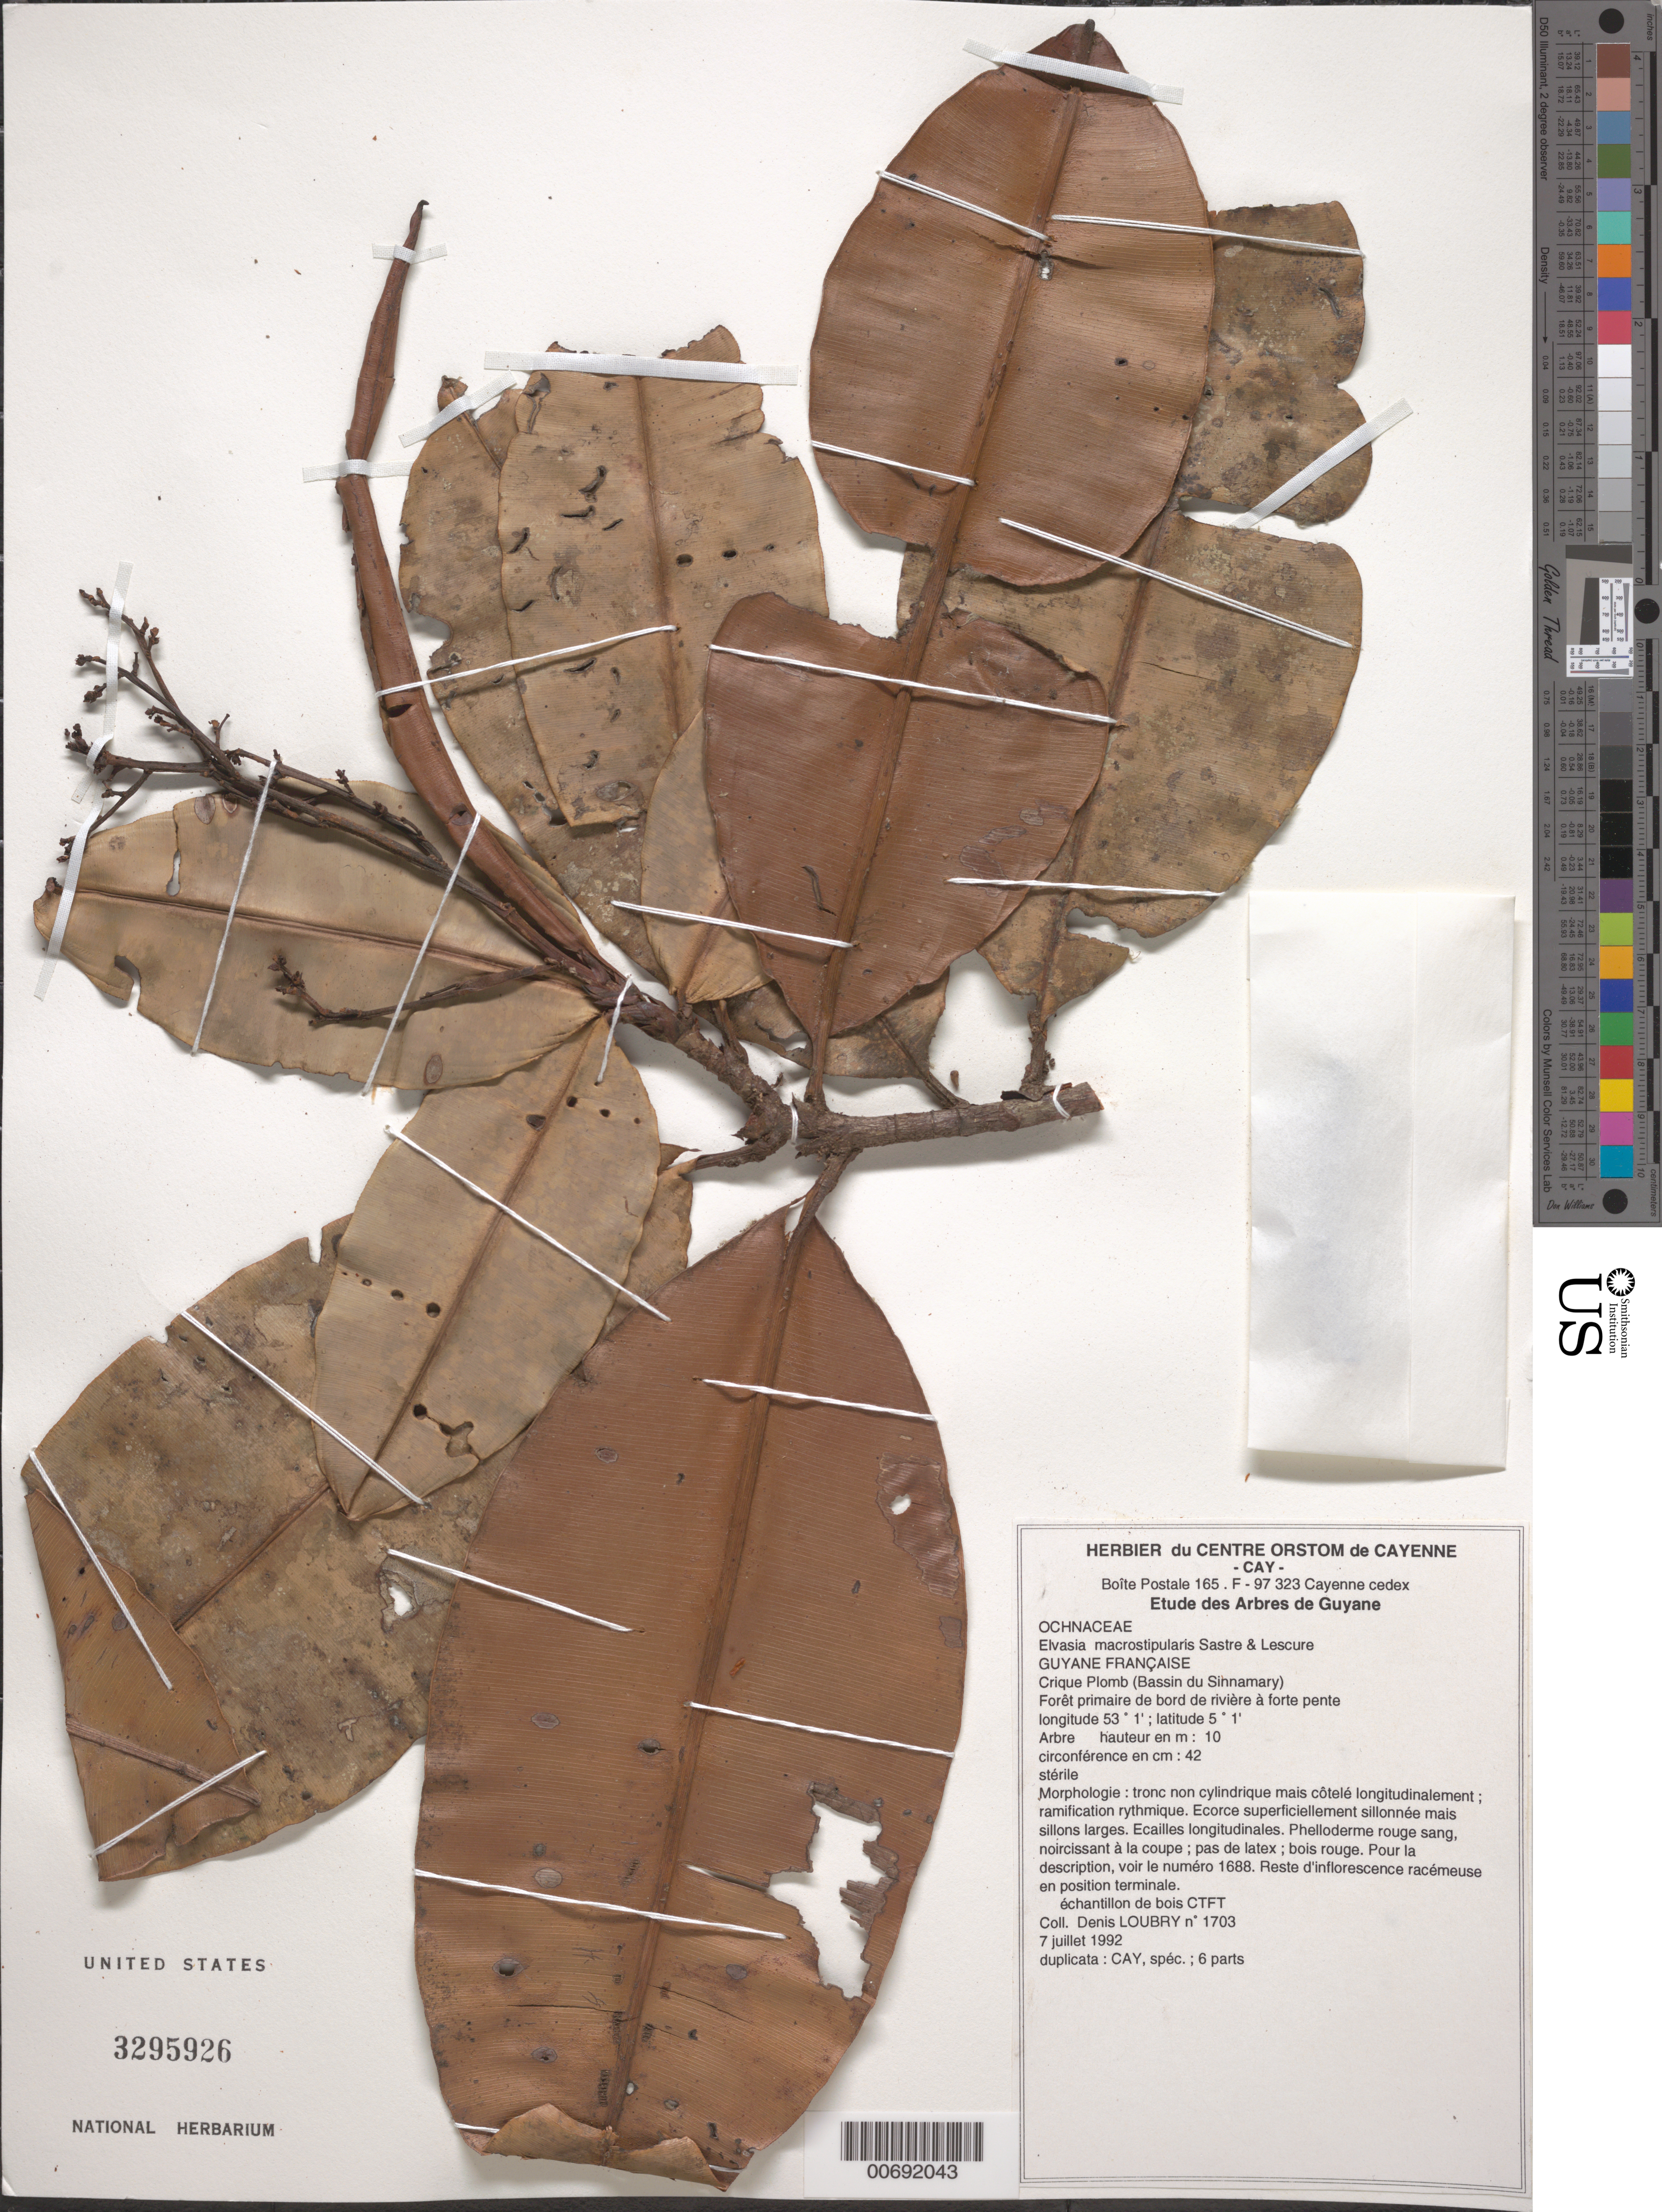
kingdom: Plantae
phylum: Tracheophyta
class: Magnoliopsida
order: Malpighiales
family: Ochnaceae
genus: Elvasia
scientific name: Elvasia macrostipularis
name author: Sastre & Lescure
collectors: D. Loubry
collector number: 1703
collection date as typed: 7-Jul-92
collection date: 1992-07-07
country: French Guiana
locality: Crique Plomb, Bassin du Sinnamary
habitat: Primary forest at edge of river, steep slope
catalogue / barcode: US 3295926